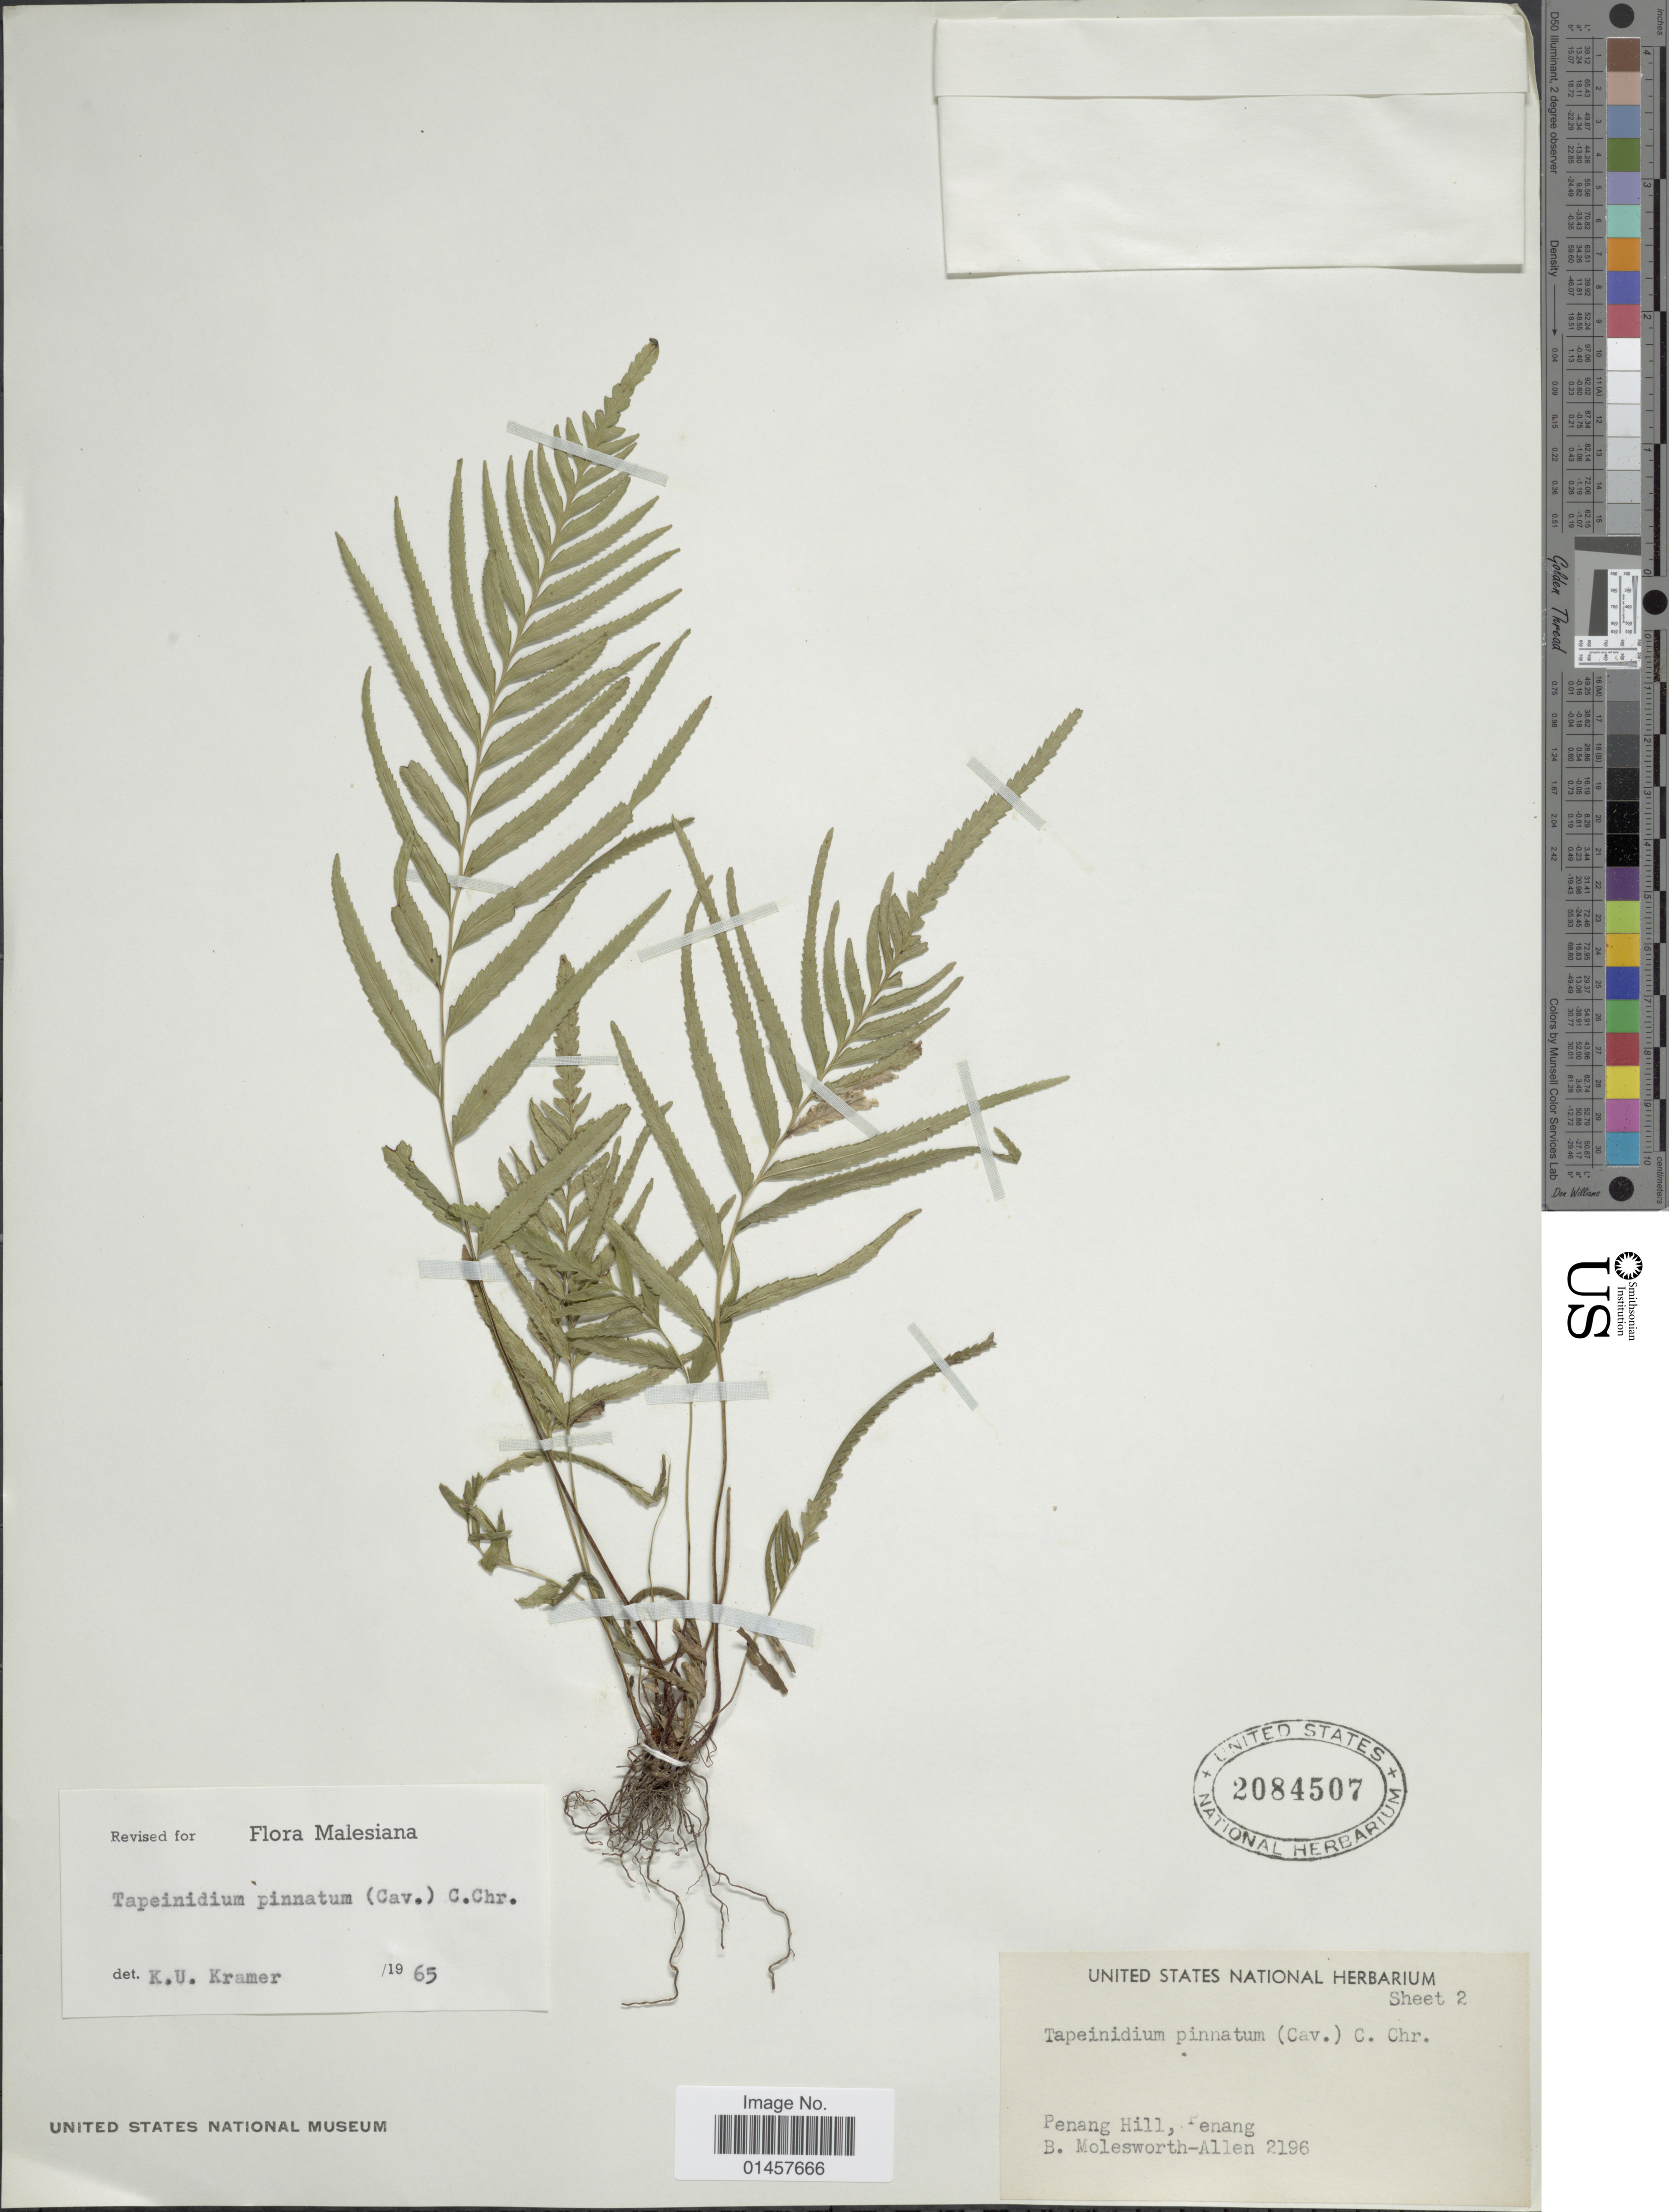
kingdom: Plantae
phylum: Tracheophyta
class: Polypodiopsida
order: Polypodiales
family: Lindsaeaceae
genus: Tapeinidium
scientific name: Tapeinidium pinnatum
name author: (Cav.) C. Chr.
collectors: B. E. G. Molesworth-Allen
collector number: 2196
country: Malaysia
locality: Penang Hill, Penang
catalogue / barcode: US 2084507